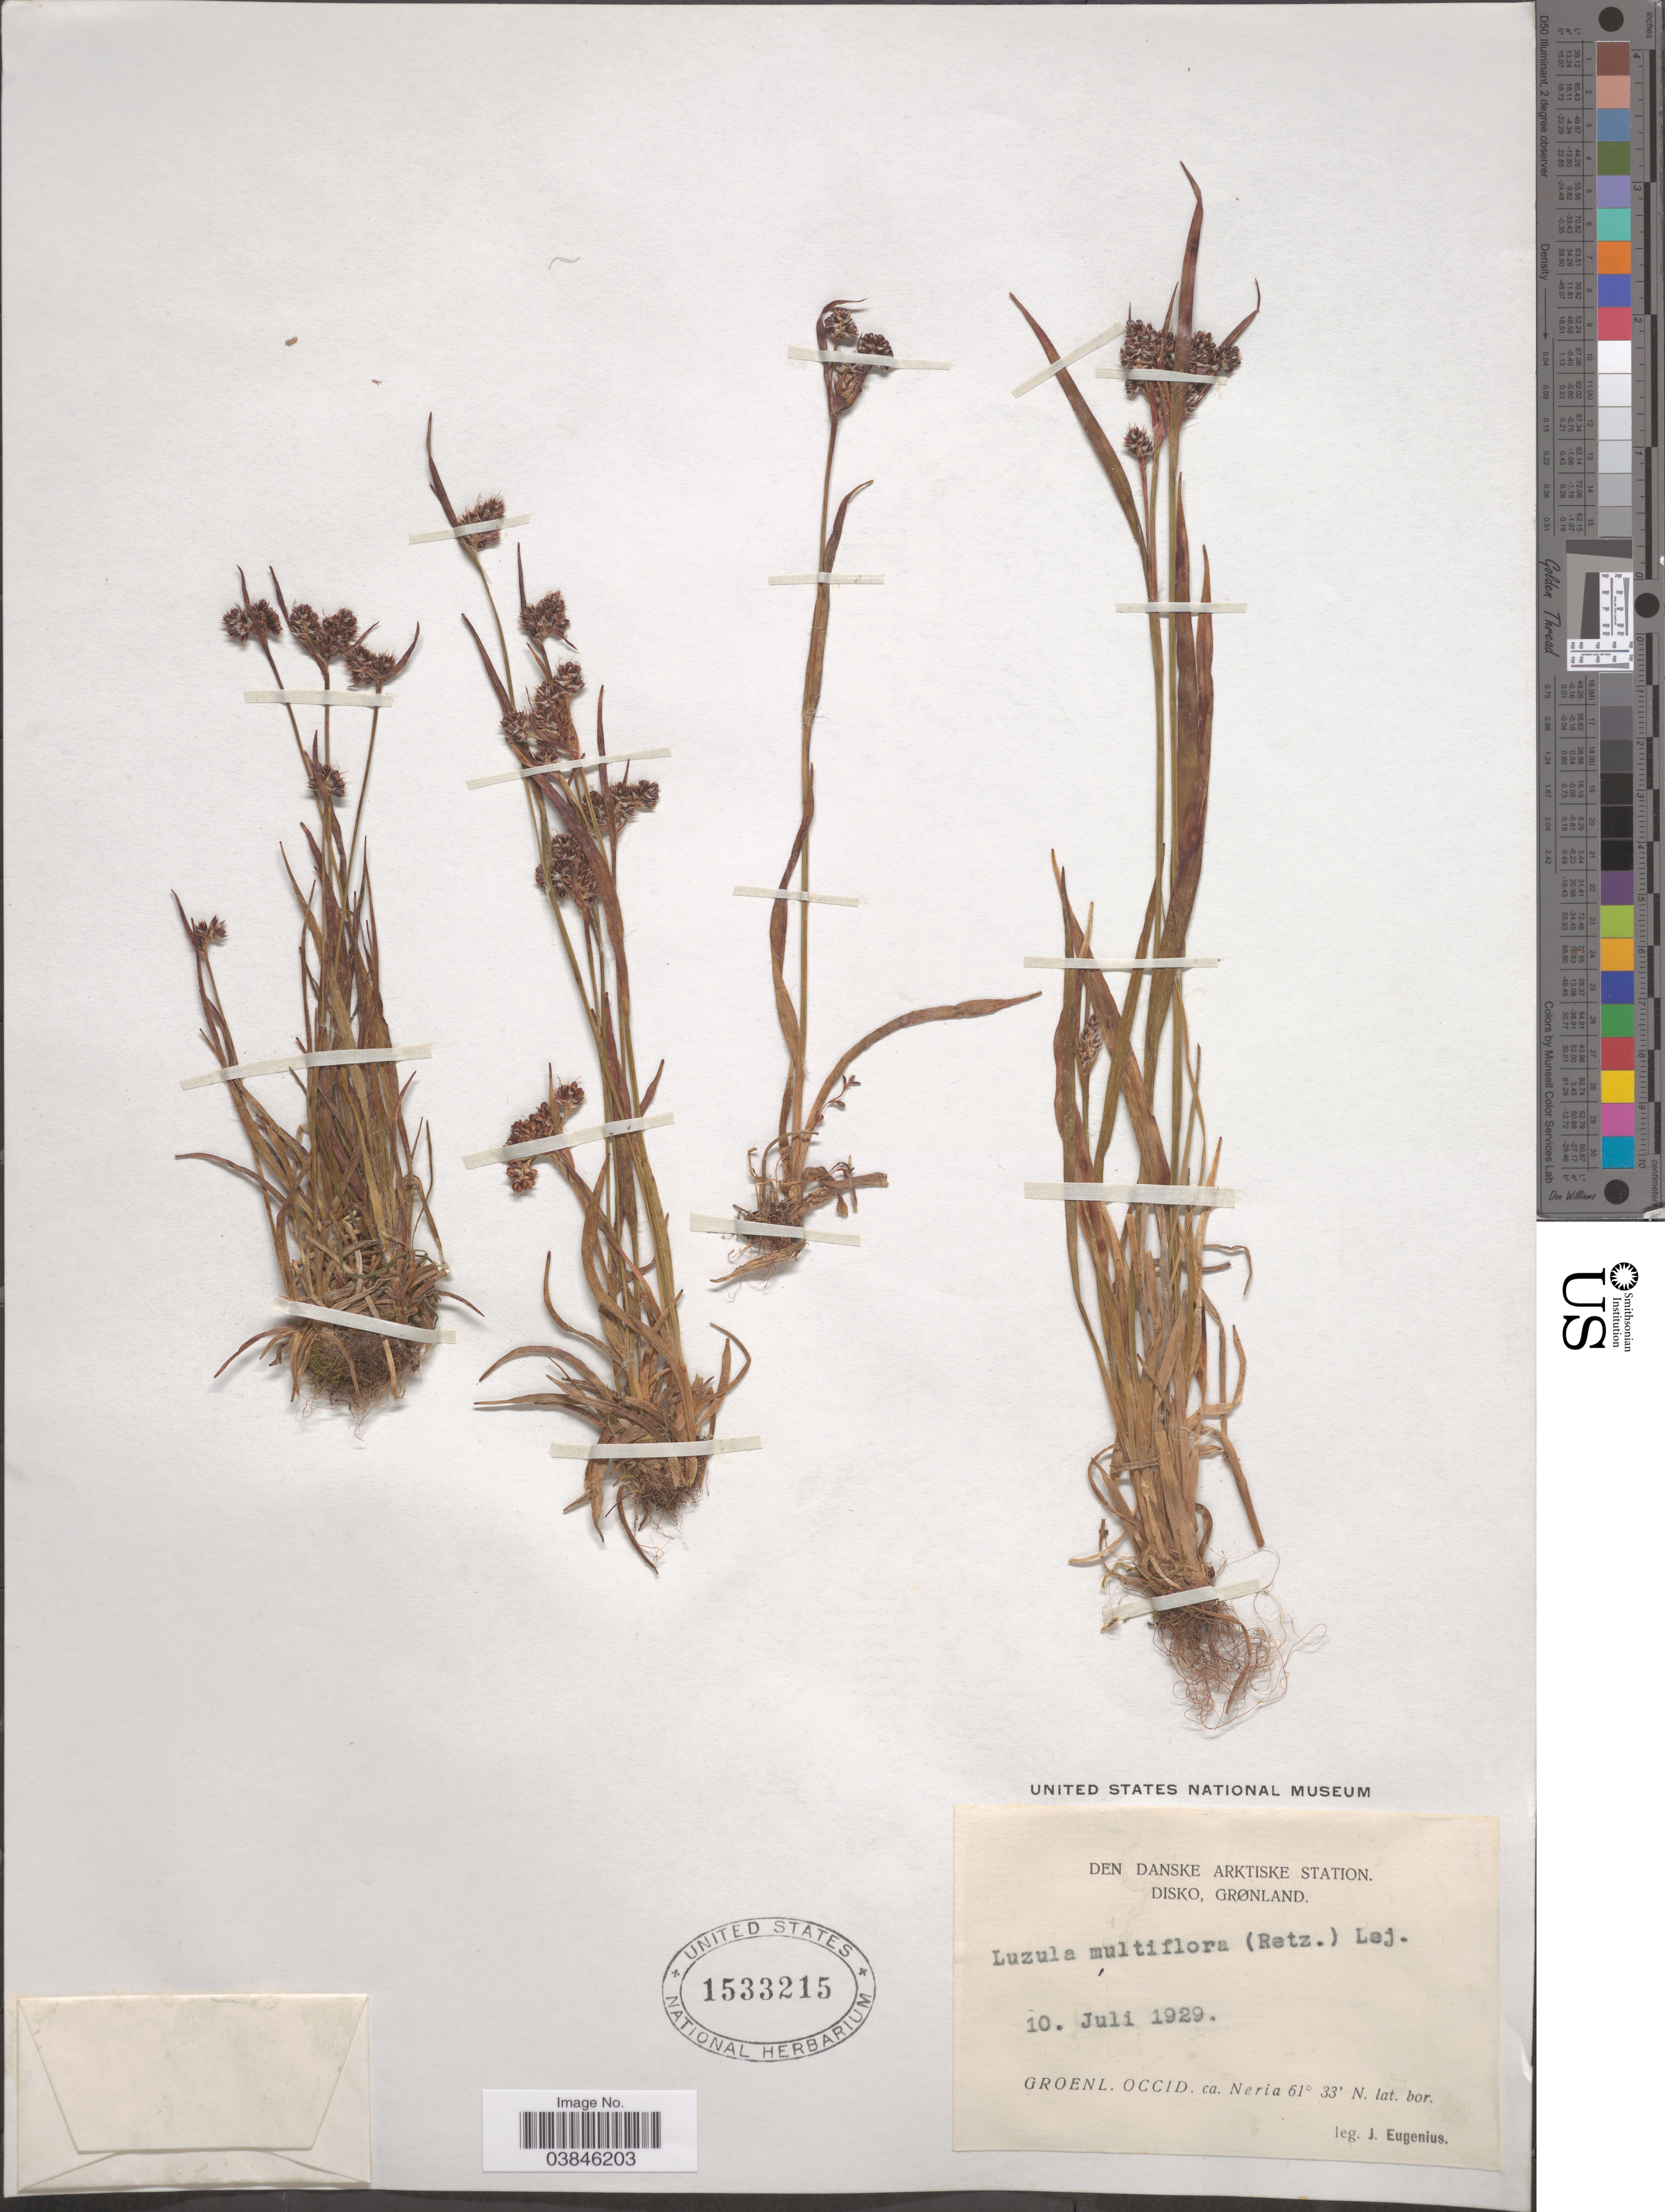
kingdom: Plantae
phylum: Tracheophyta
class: Liliopsida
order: Poales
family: Juncaceae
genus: Luzula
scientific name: Luzula multiflora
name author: (Ehrh.) Lej.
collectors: J. Eugenius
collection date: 1929-07-10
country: Greenland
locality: Den Danske Arktiske Station. Disko. Groenl. Occid. ca. Neria.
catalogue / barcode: US 1533215